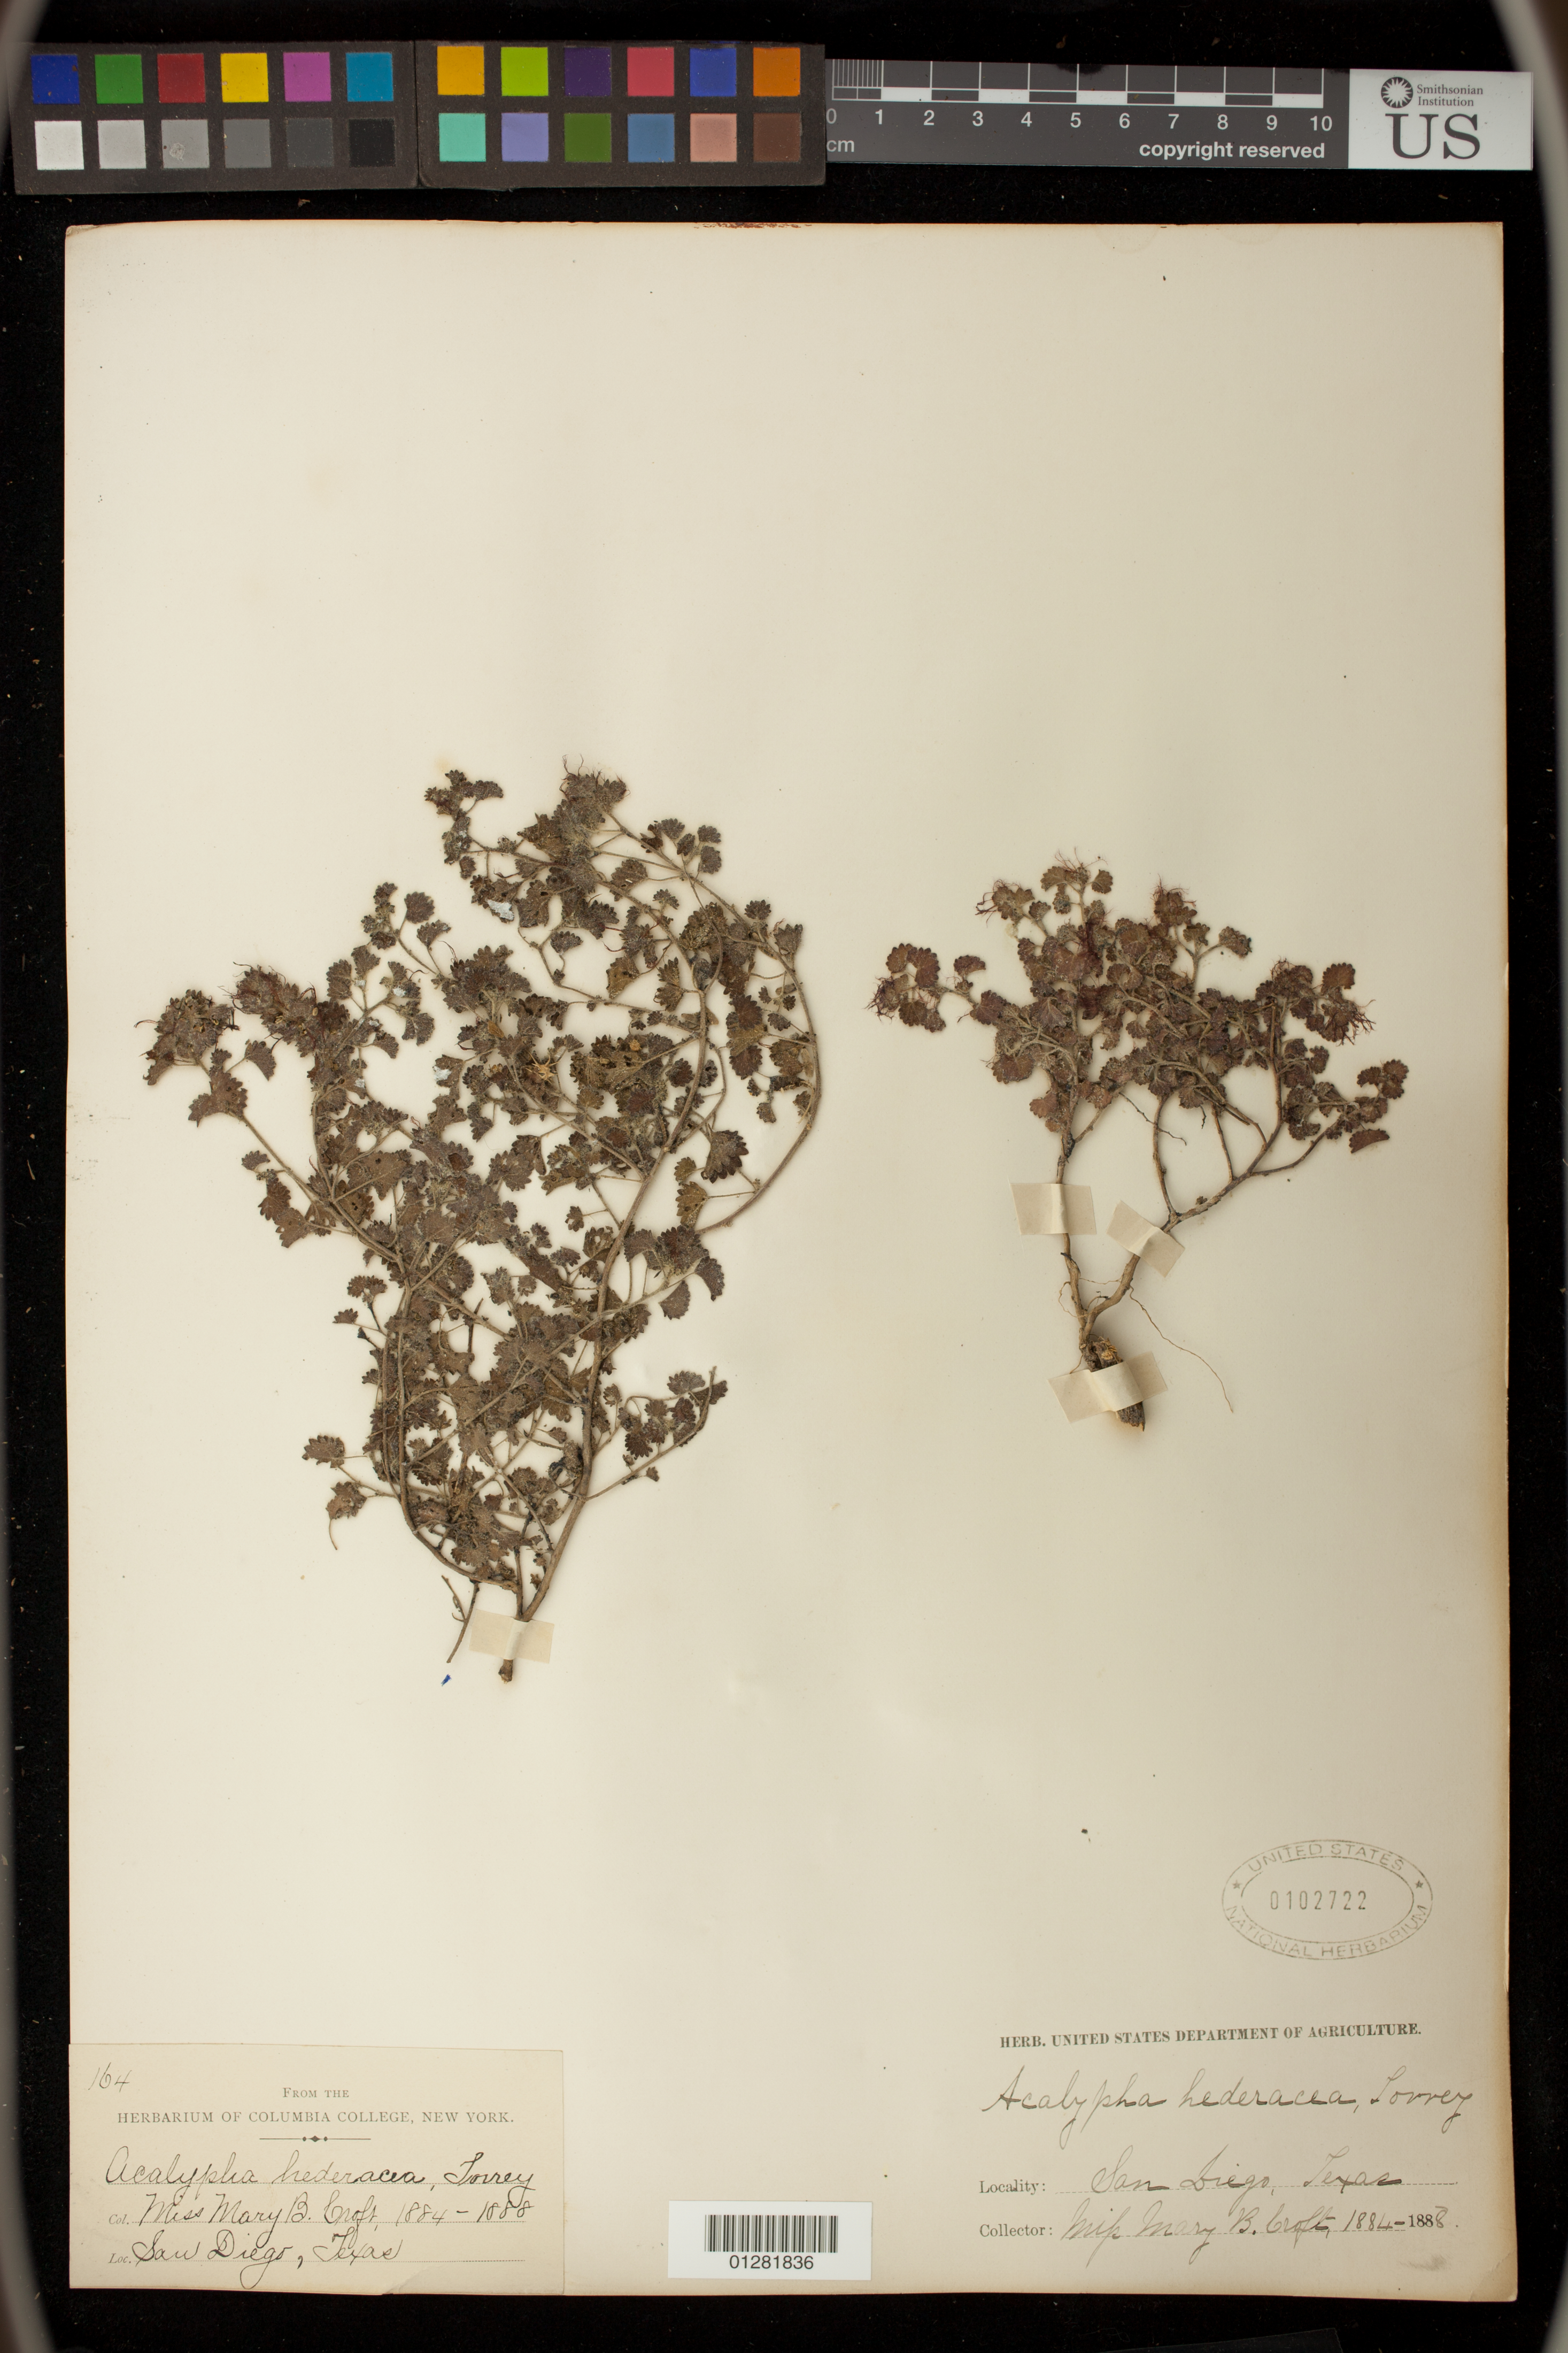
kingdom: Plantae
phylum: Tracheophyta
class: Magnoliopsida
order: Malpighiales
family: Euphorbiaceae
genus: Acalypha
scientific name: Acalypha radians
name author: Torr.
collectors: M. Croft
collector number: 164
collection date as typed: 1884 to -- -- 1888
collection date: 1884/1888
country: United States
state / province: Texas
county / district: Duval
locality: San diego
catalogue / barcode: US 102722